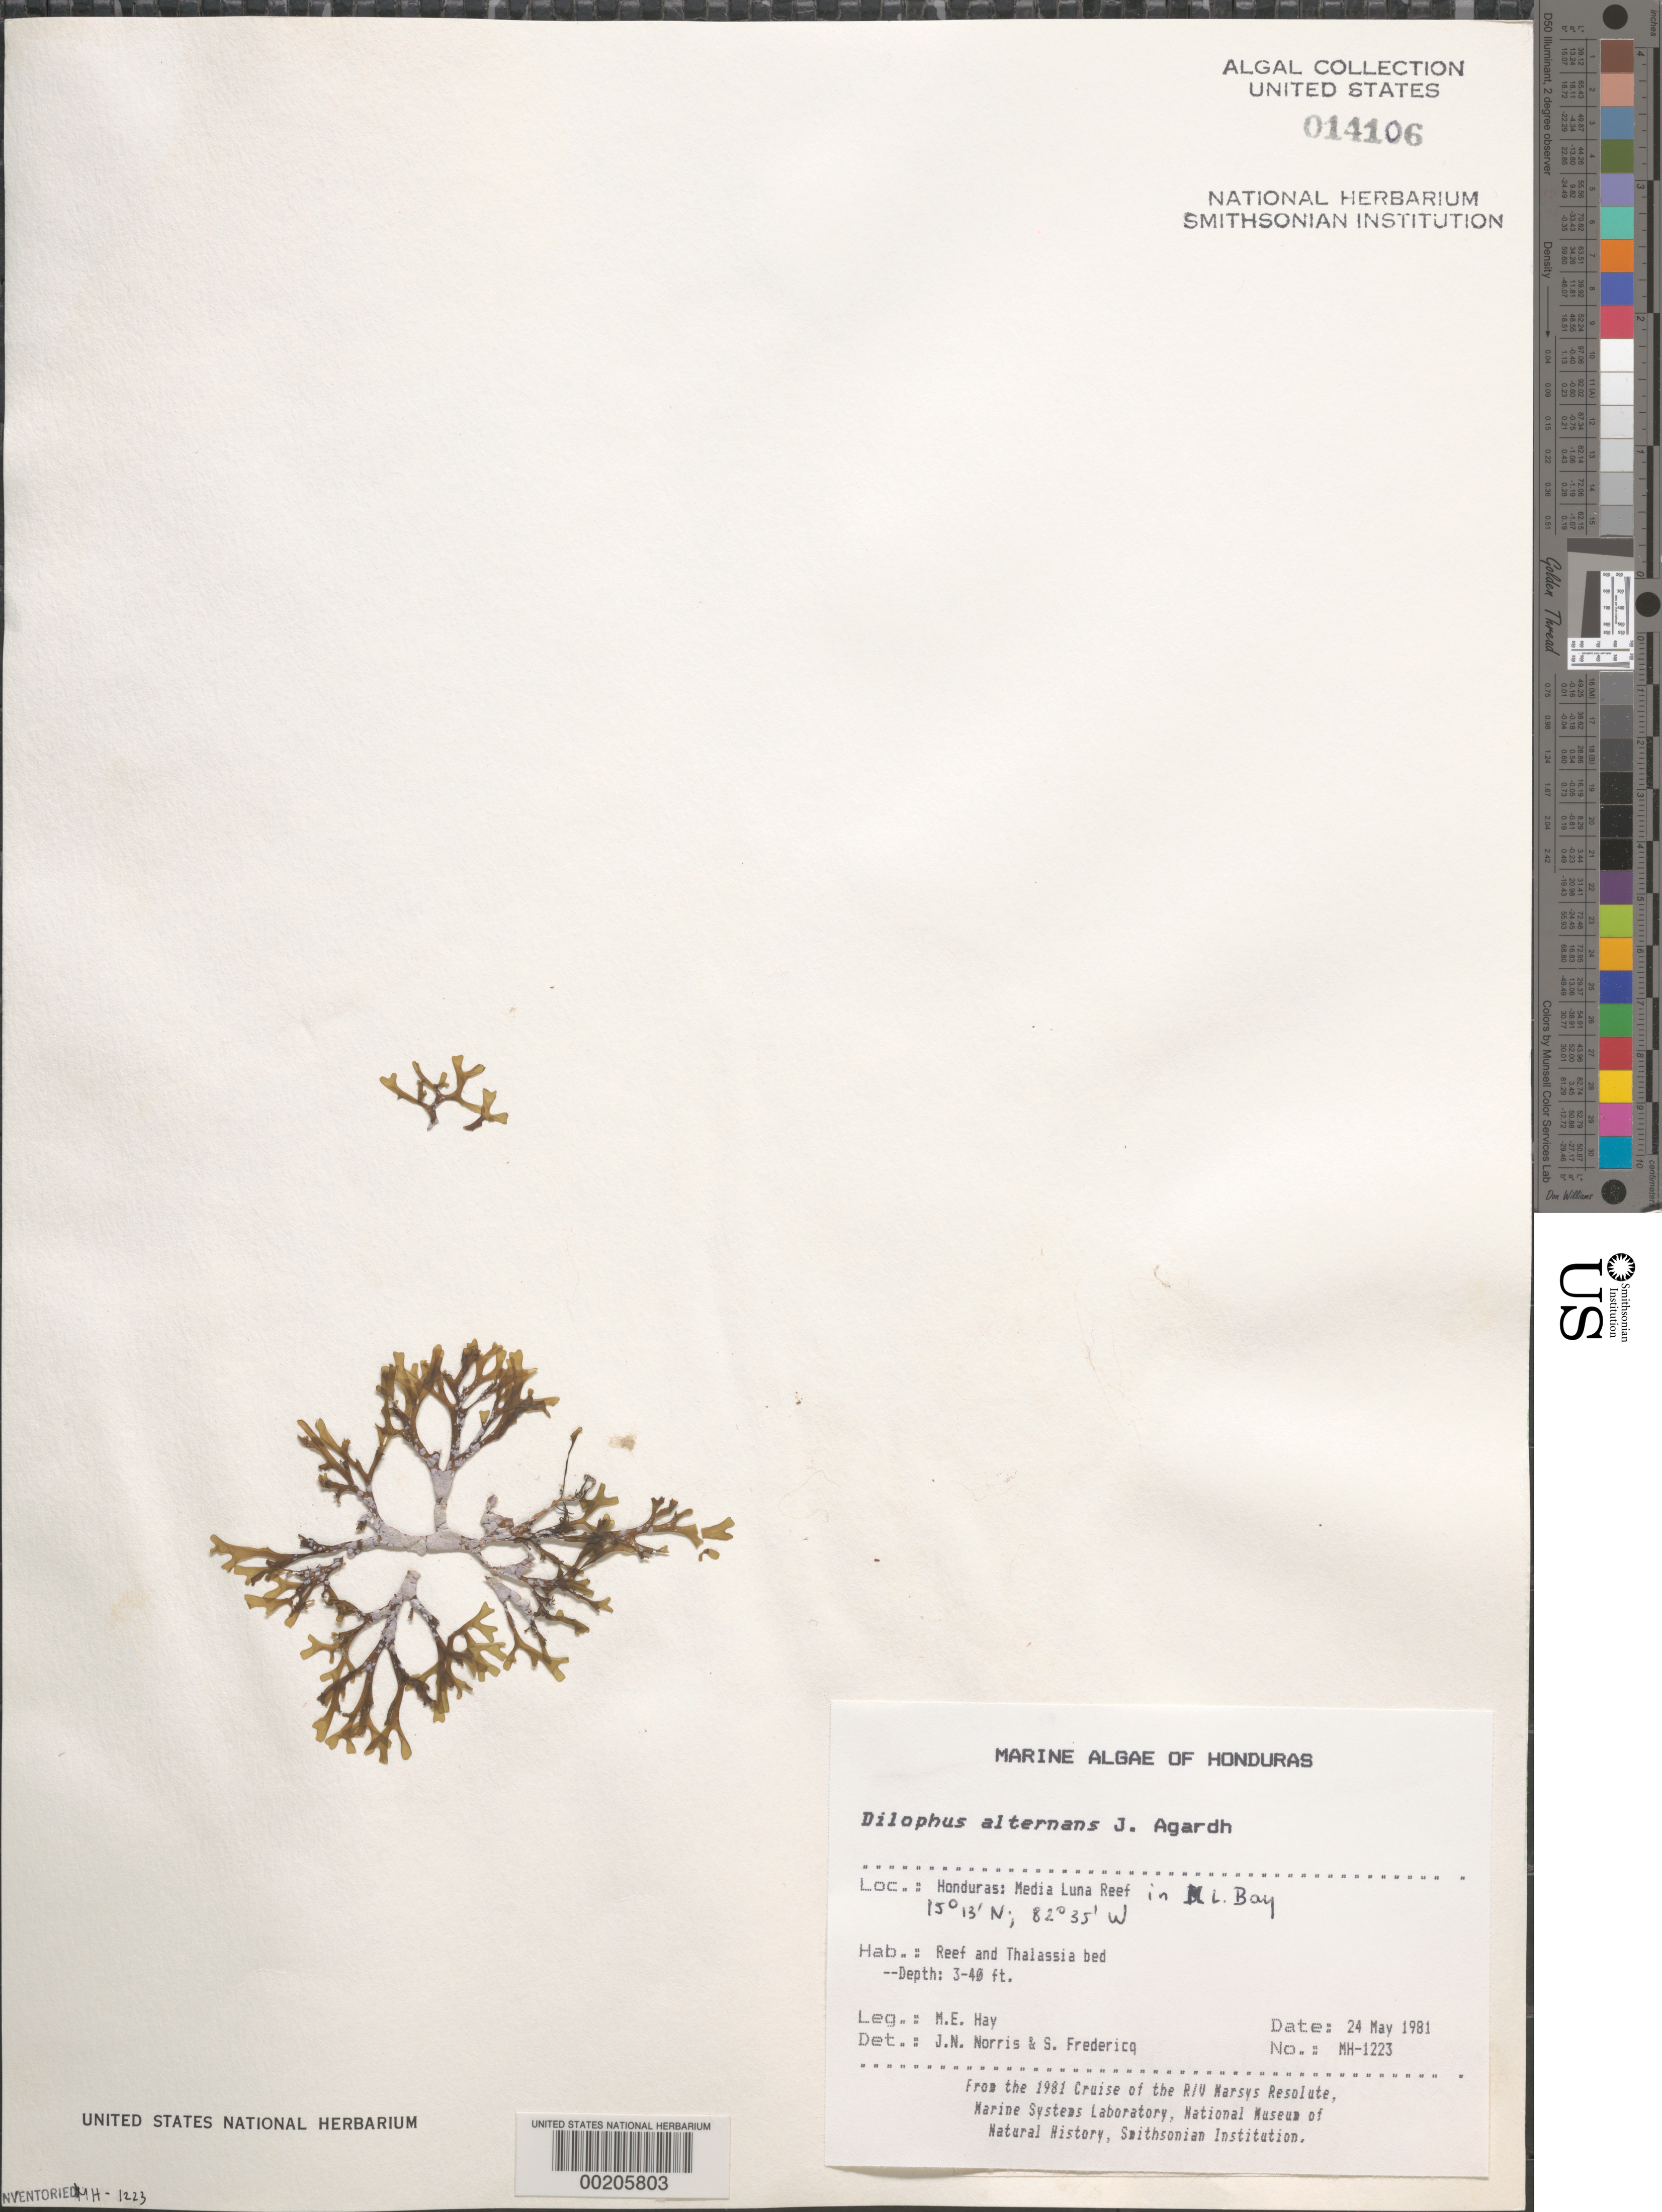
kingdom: Chromista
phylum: Ochrophyta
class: Phaeophyceae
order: Dictyotales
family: Dictyotaceae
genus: Dictyota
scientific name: Dictyota pinnatifida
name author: Kütz.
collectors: M. E. Hay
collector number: MEH-1223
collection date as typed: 24 May 1981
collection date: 1981-05-24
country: Honduras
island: Media Luna Cay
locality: Media Luna Reef, Media Luna Bay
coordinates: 15 13' N, 82 35' W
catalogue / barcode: US 14106